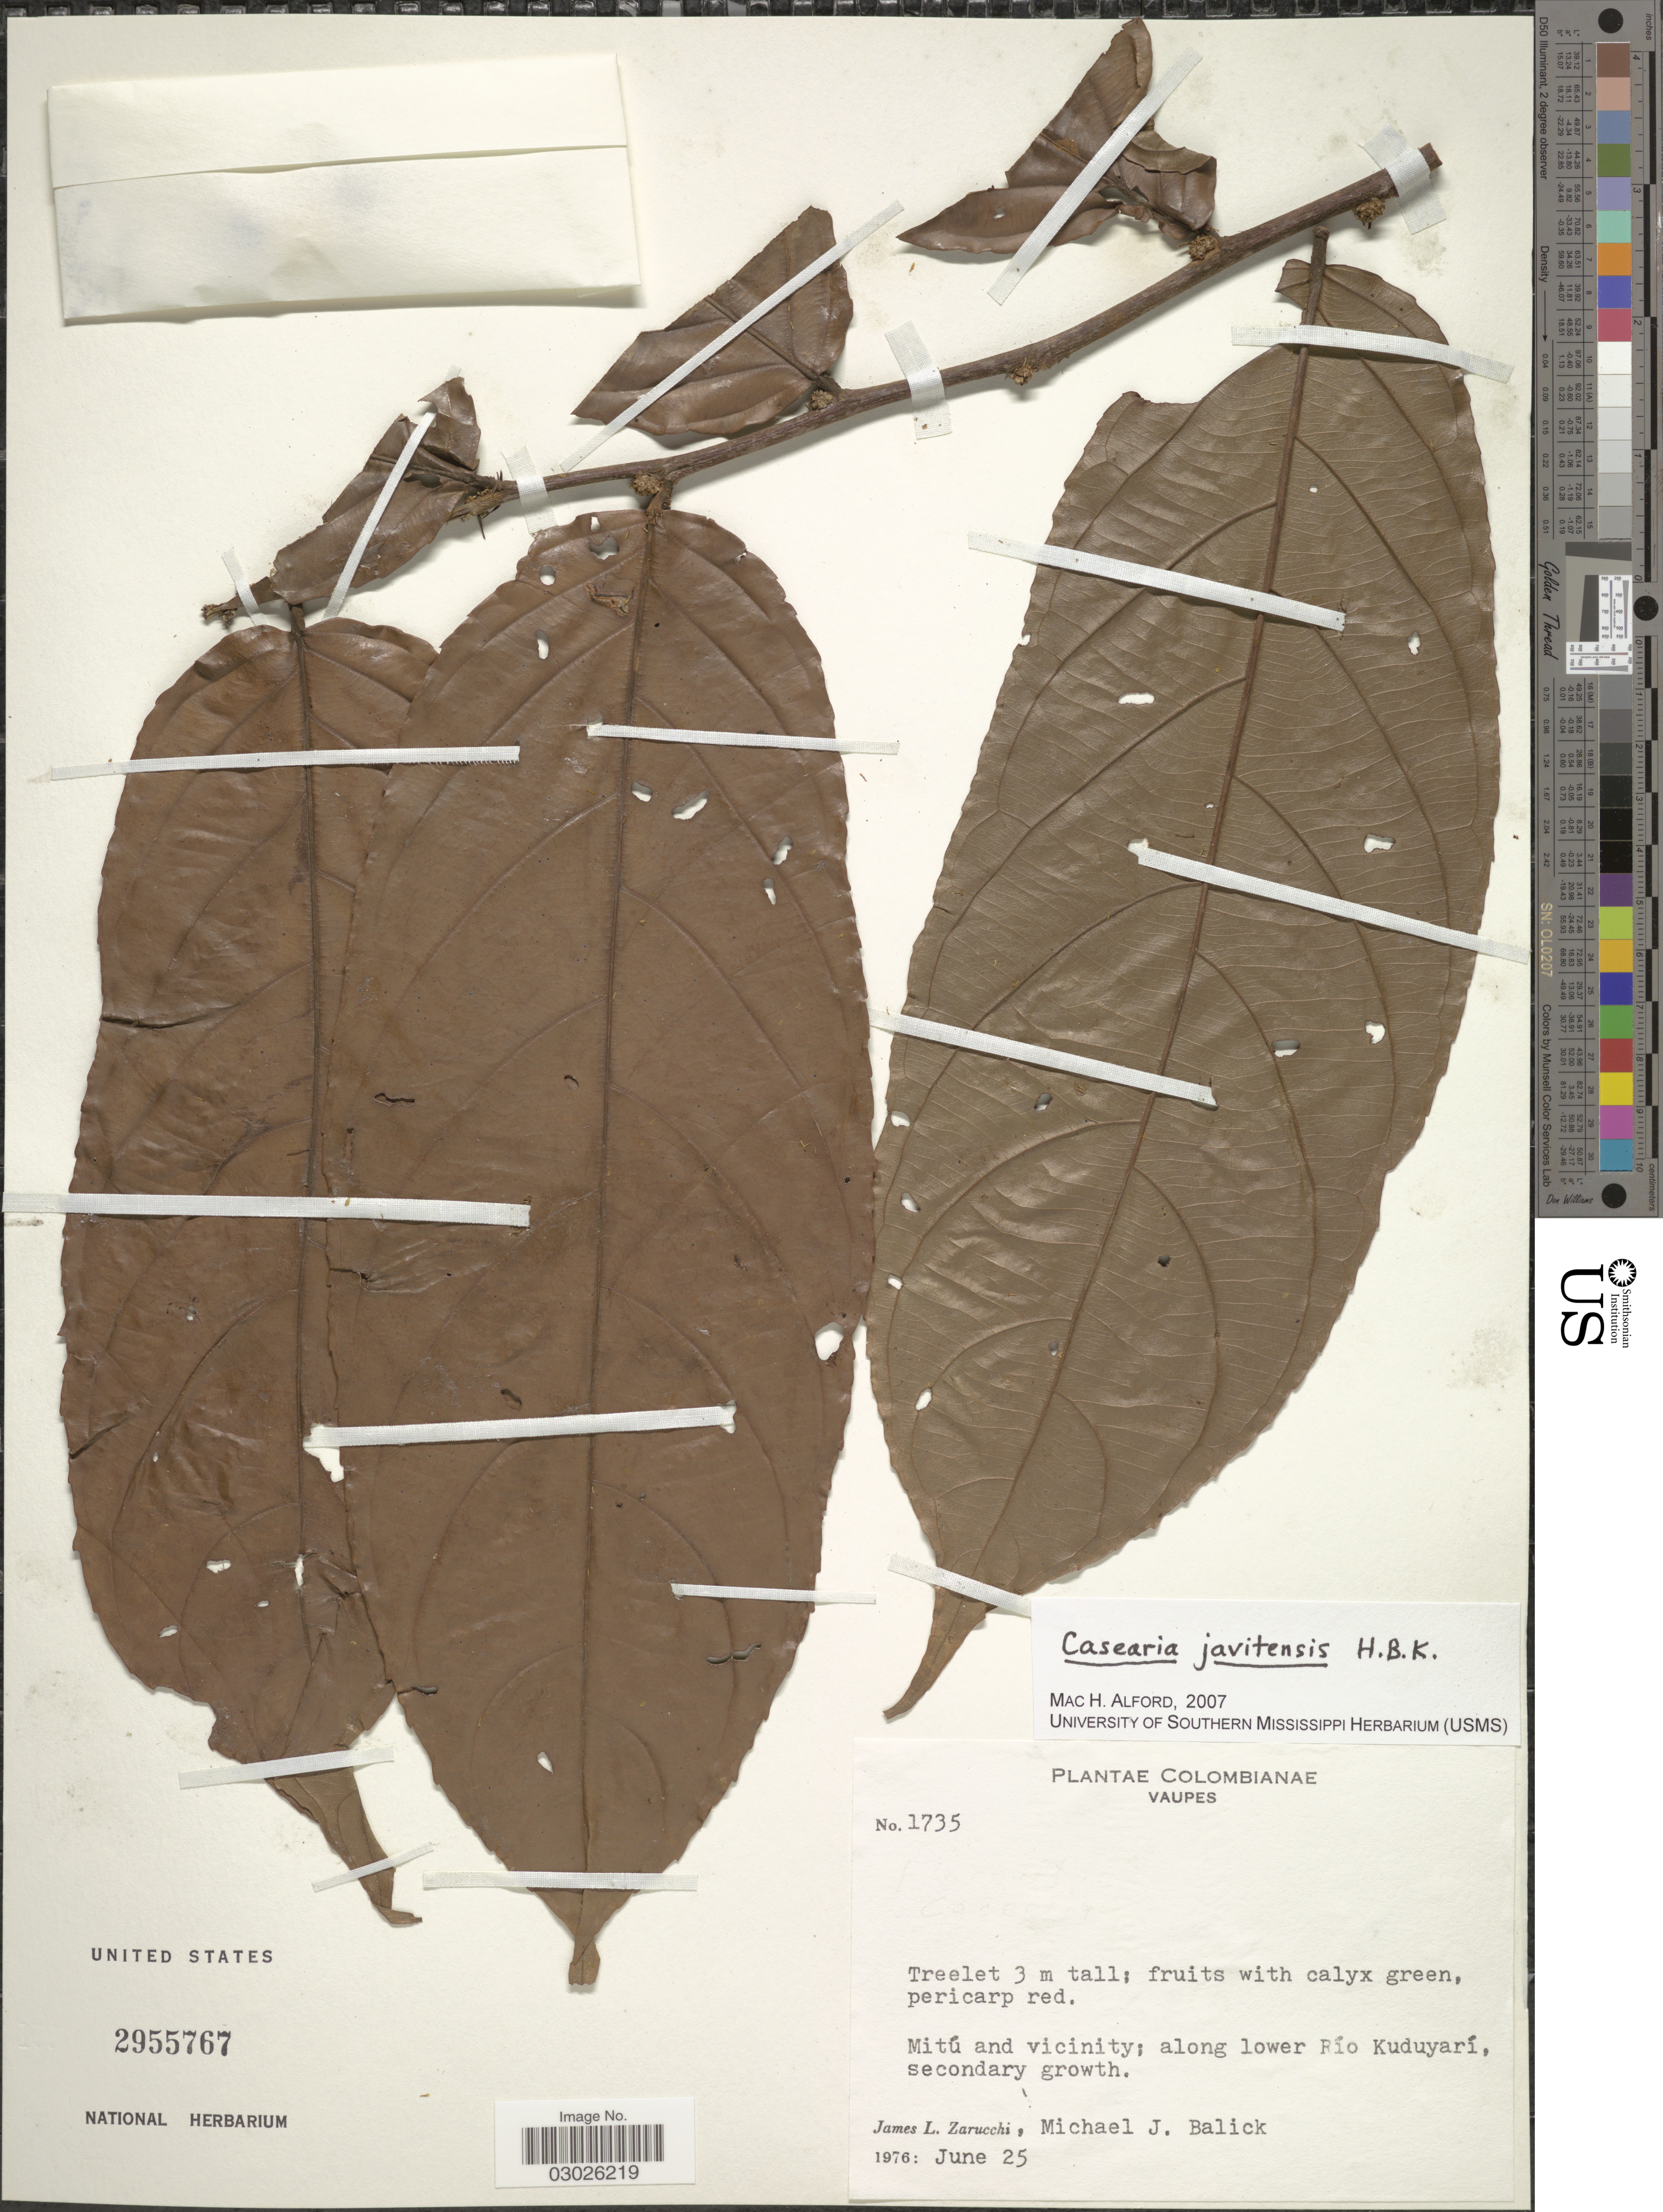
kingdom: Plantae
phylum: Tracheophyta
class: Magnoliopsida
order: Malpighiales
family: Salicaceae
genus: Piparea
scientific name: Piparea multiflora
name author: C.F. Gaertn.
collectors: J. L. Zarucchi & M. J. Balick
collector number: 1735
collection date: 1976-06-25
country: Colombia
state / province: Vaupés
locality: Mitú and vicinity; along lower Río Kuduyarí.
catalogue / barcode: US 2955767